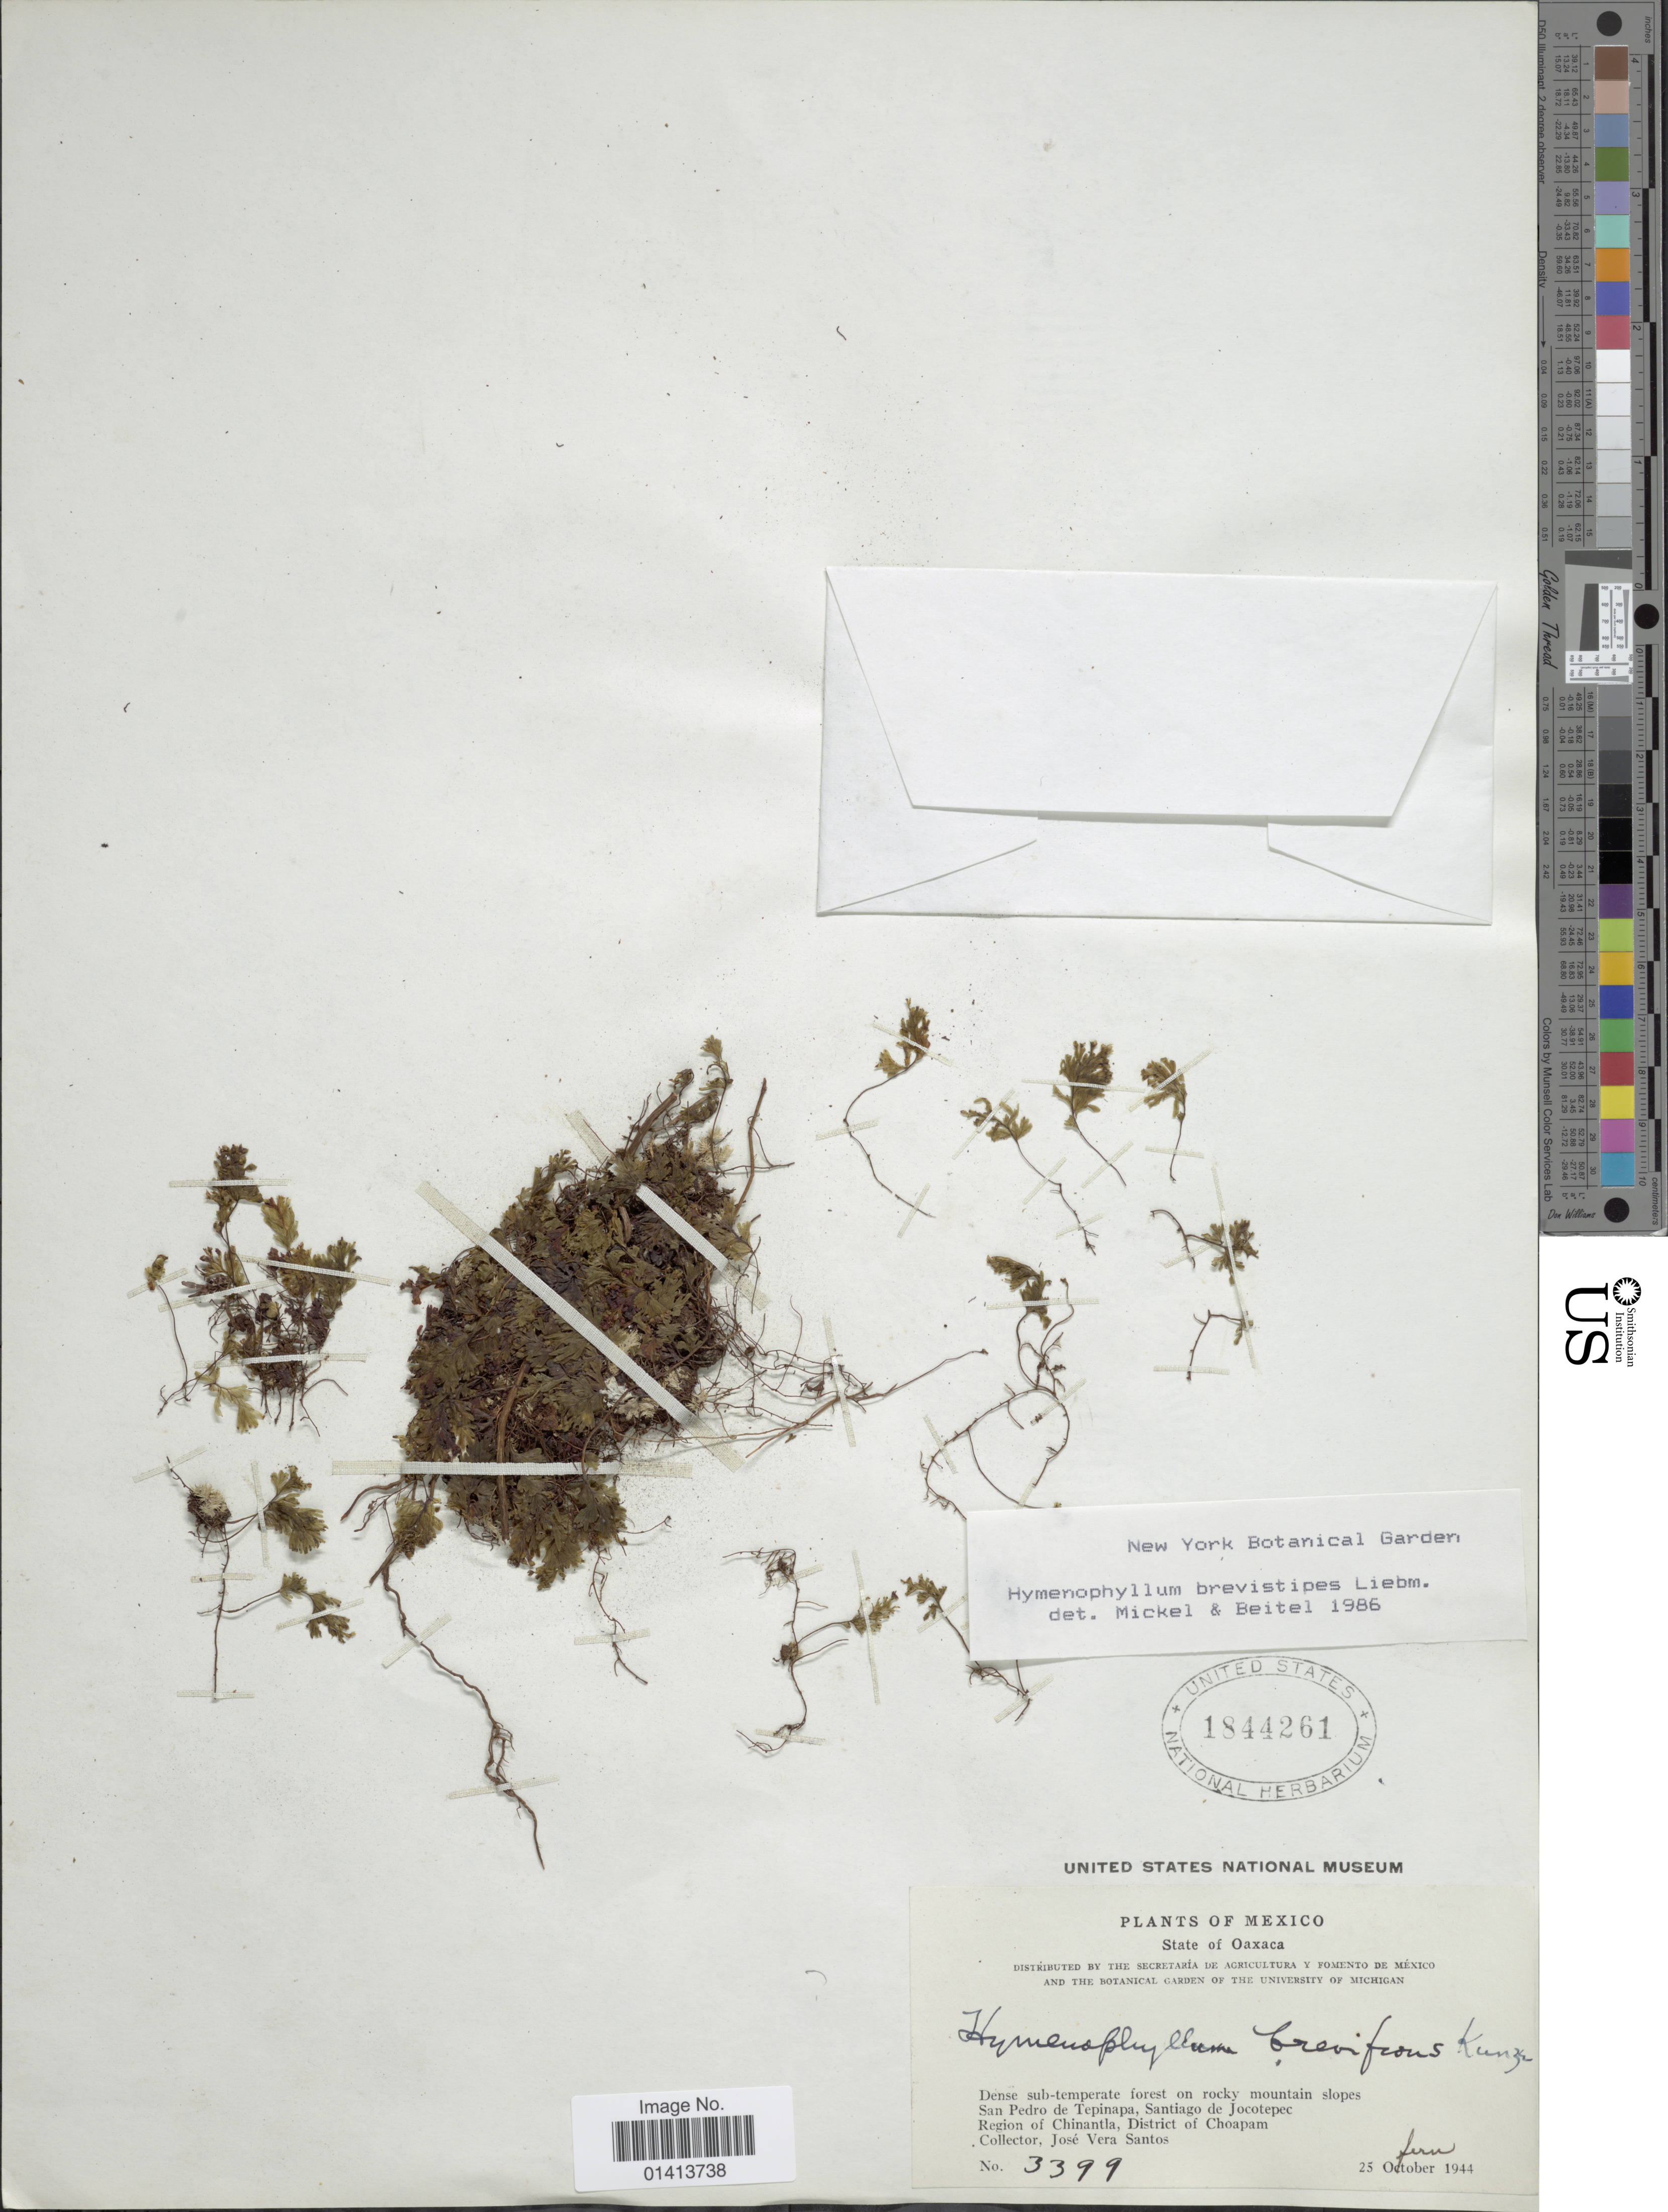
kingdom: Plantae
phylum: Tracheophyta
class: Polypodiopsida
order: Hymenophyllales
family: Hymenophyllaceae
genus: Hymenophyllum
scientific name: Hymenophyllum brevistipes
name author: Liebm.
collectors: J. V. Santos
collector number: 3399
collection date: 1944-10-25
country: Mexico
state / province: Oaxaca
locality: On rocky mountain slopes San Pedro de Tepinapa, Santiago de Jocotepec Region of Chinantla, District of Choapam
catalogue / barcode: US 1844261